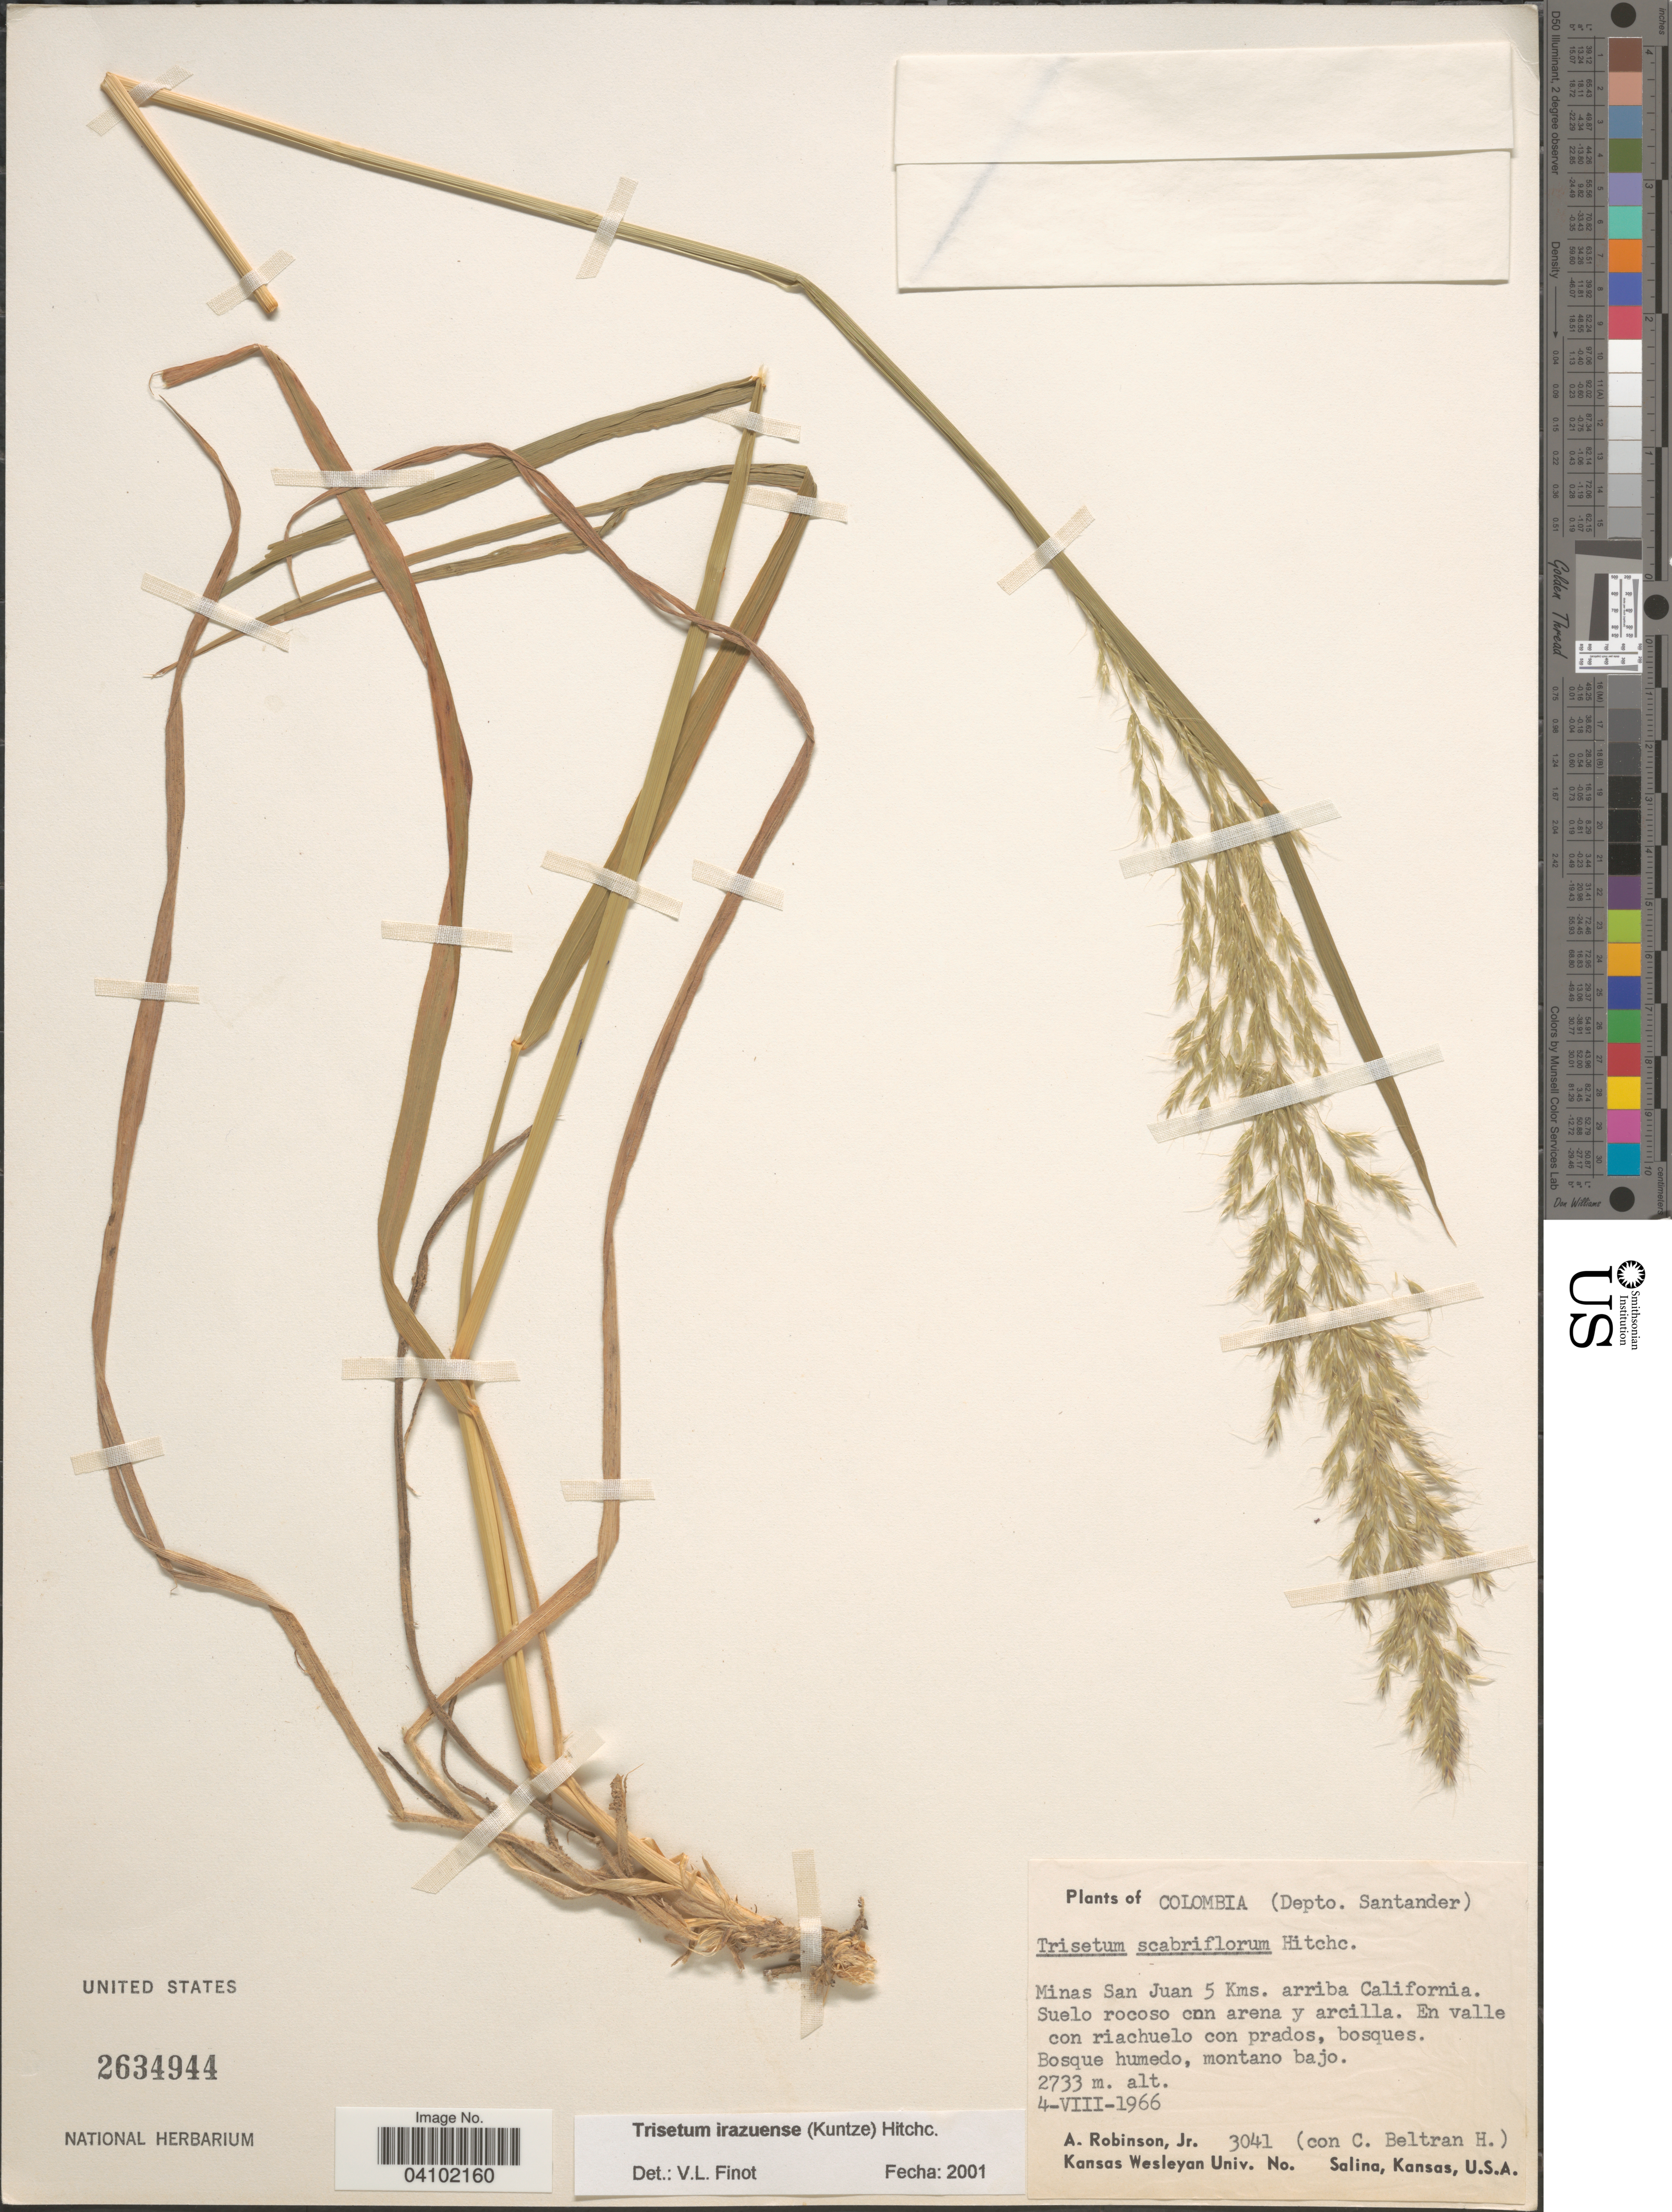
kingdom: Plantae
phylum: Tracheophyta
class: Liliopsida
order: Poales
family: Poaceae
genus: Peyritschia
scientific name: Peyritschia irazuensis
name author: (Kuntze) P.M. Peterson et al.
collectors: A. Robinson & C. Beltran H.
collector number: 3041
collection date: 1966-08-04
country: Colombia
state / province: Santander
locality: (Depto. Santander). Minas San Juan 5 Kms. arriba California.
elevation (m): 2733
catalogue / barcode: US 2634944